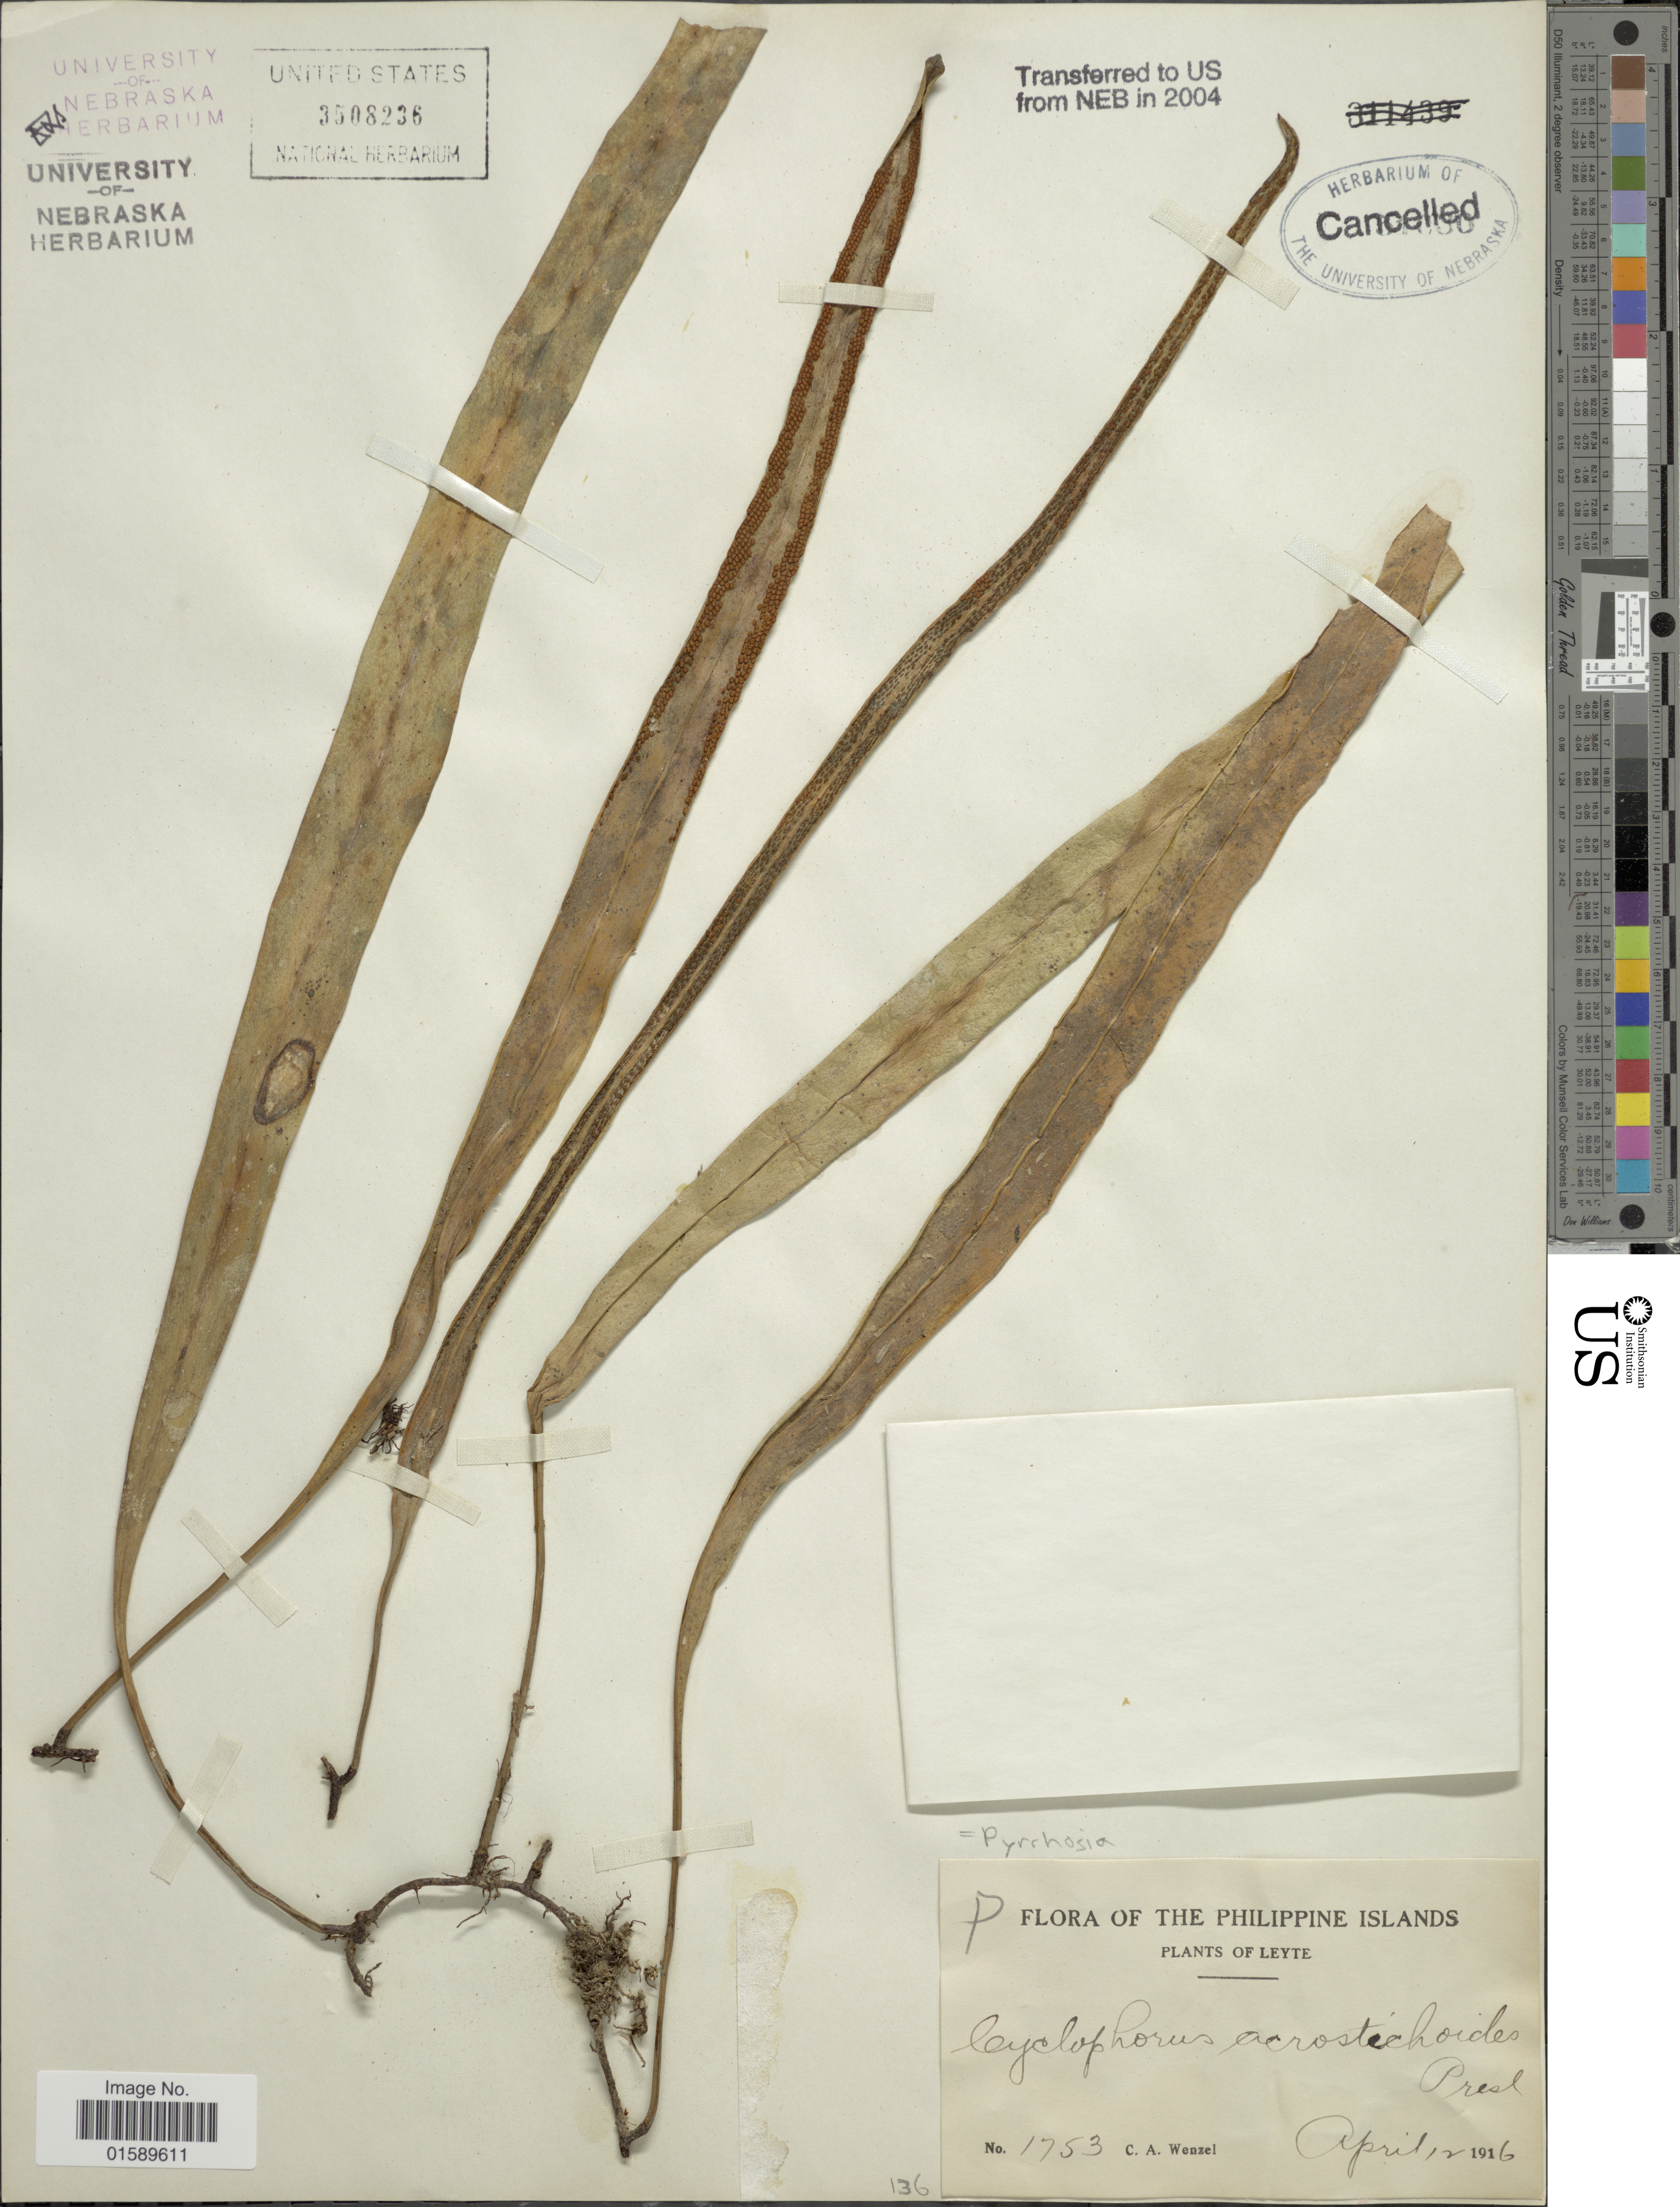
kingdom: Plantae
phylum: Tracheophyta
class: Polypodiopsida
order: Polypodiales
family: Polypodiaceae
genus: Pyrrosia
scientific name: Pyrrosia longifolia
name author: (Burm. f.) C.V. Morton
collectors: C. Wenzel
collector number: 1753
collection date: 1916-04-12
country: Philippines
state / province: Eastern Visayas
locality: Leyte,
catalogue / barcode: US 3508236